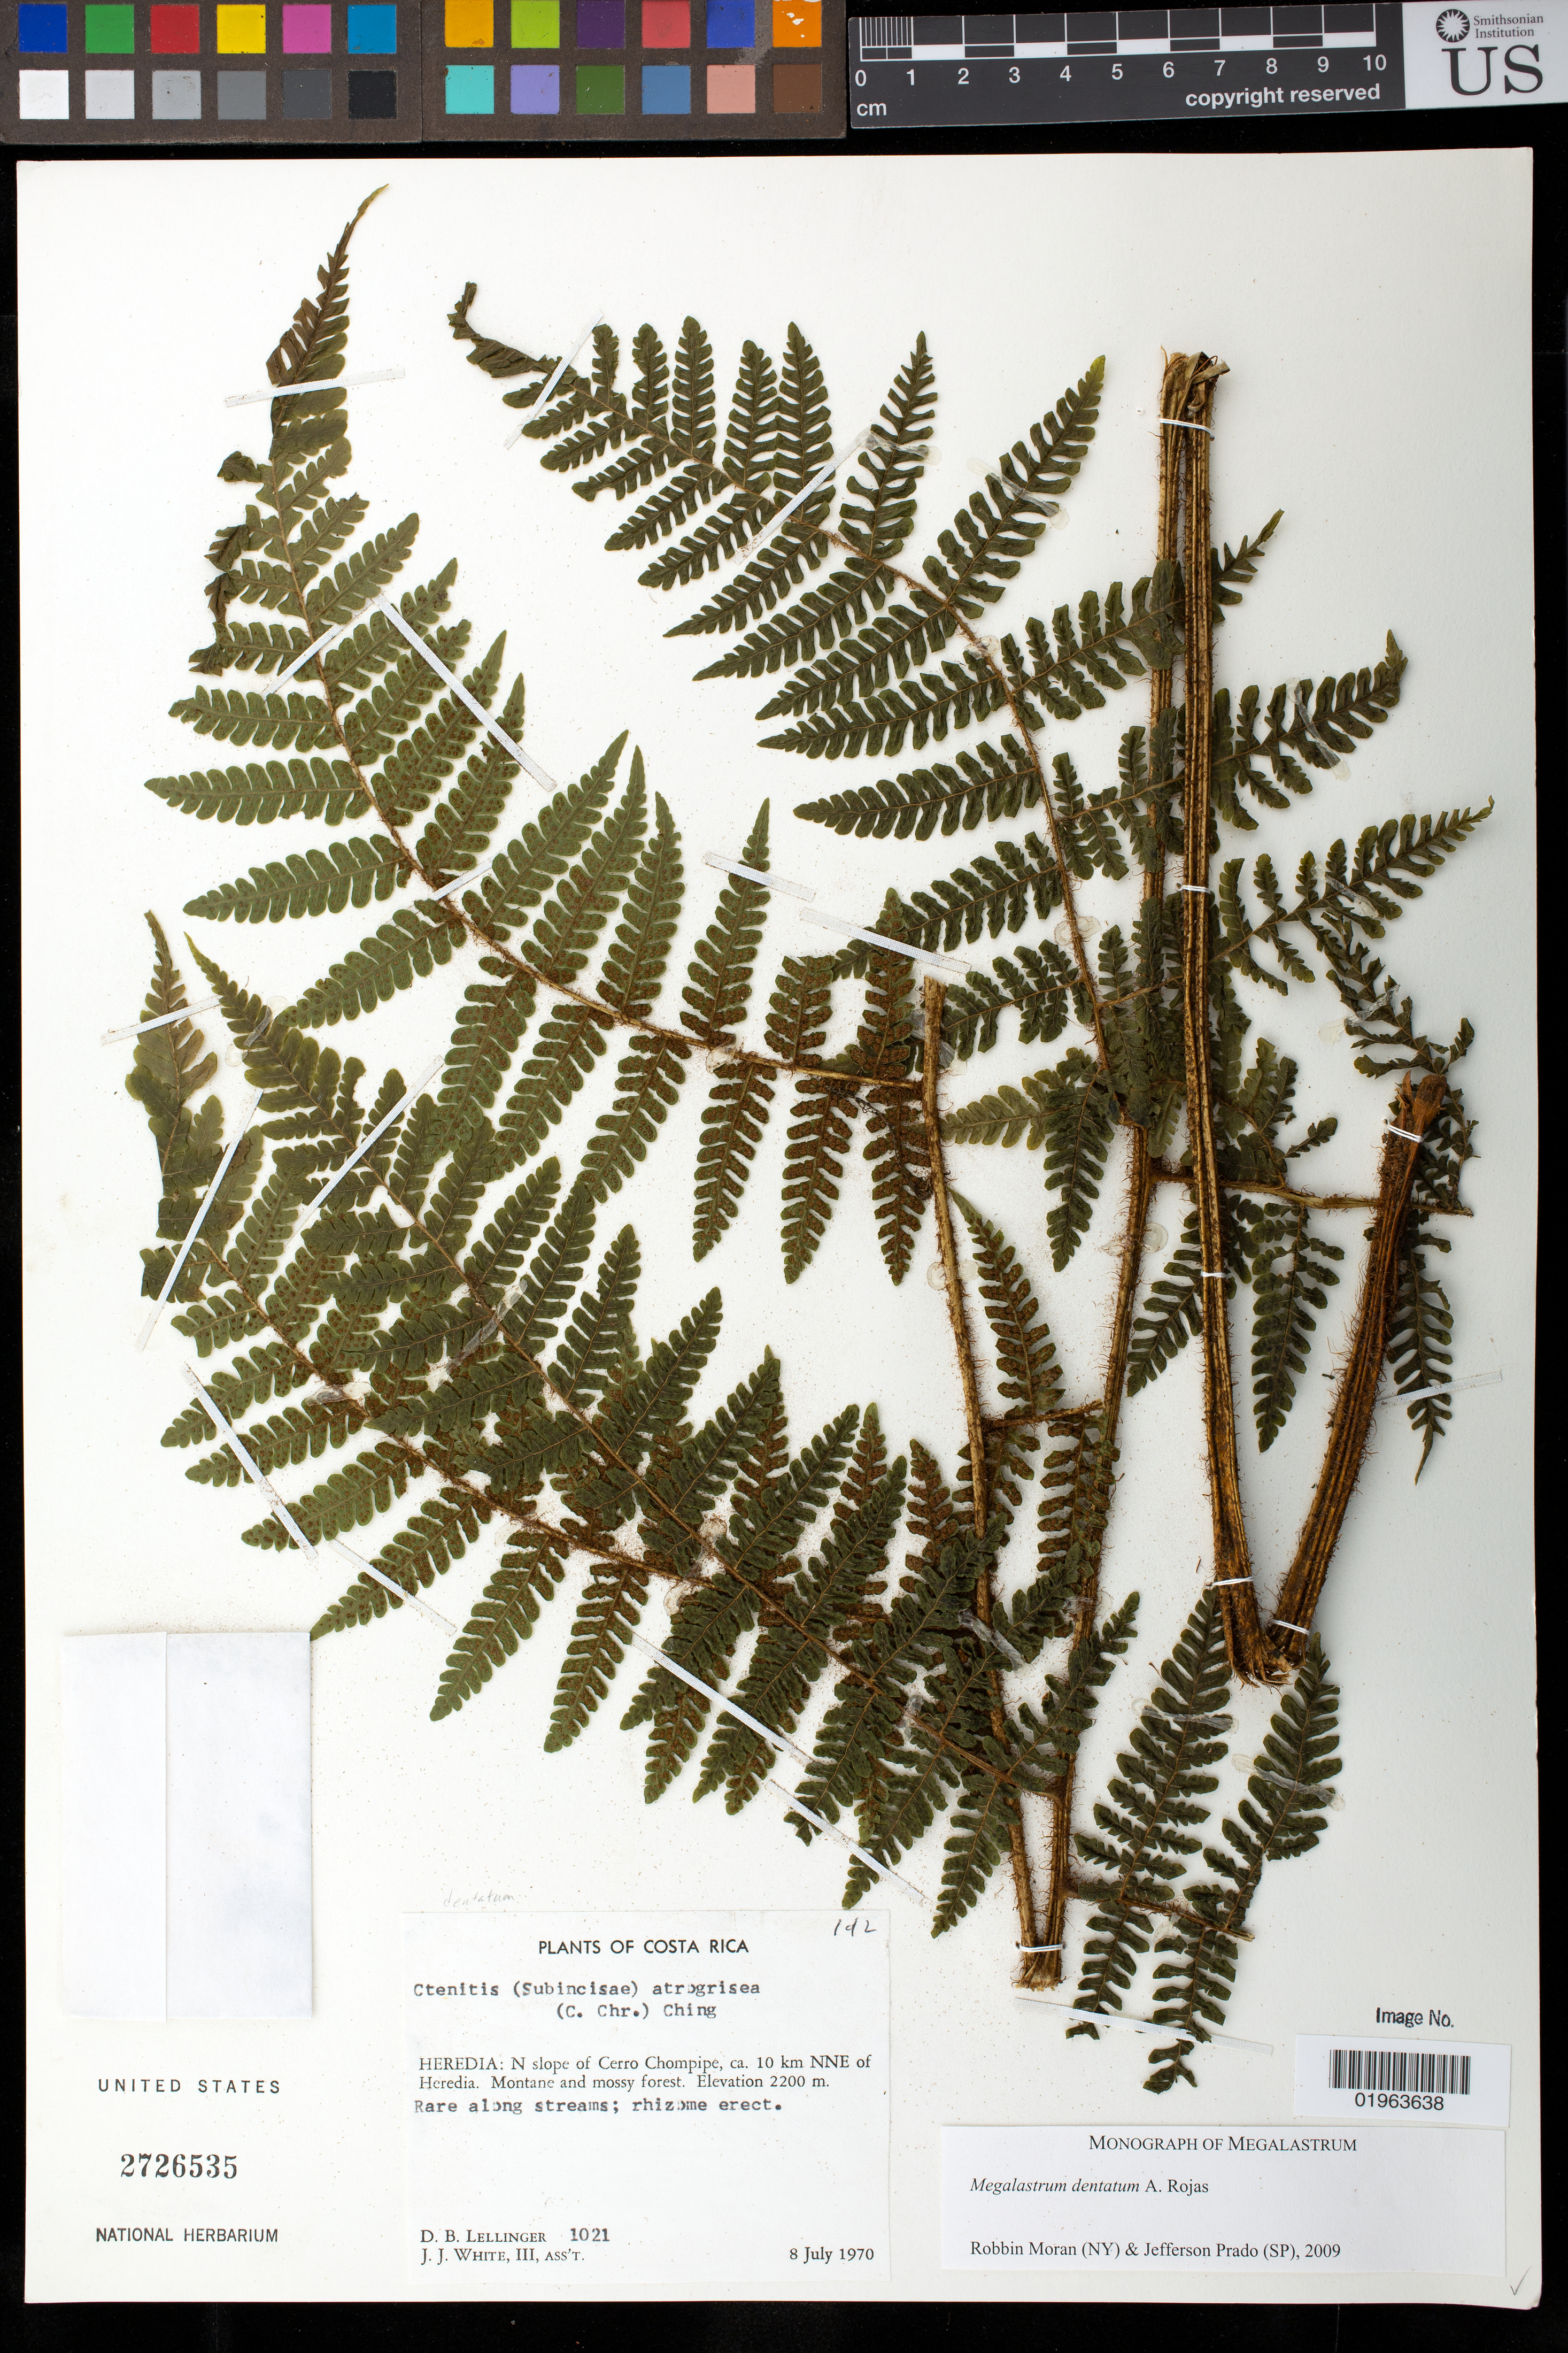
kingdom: Plantae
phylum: Tracheophyta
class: Polypodiopsida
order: Polypodiales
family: Dryopteridaceae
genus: Megalastrum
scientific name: Megalastrum dentatum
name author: A. Rojas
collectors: D. B. Lellinger & J. J. White III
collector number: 1021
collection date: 1970-07-08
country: Costa Rica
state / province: Heredia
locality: N slope of Cerro Chompipe, ca 10 km NNE of Heredia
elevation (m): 2200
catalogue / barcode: US 2726535